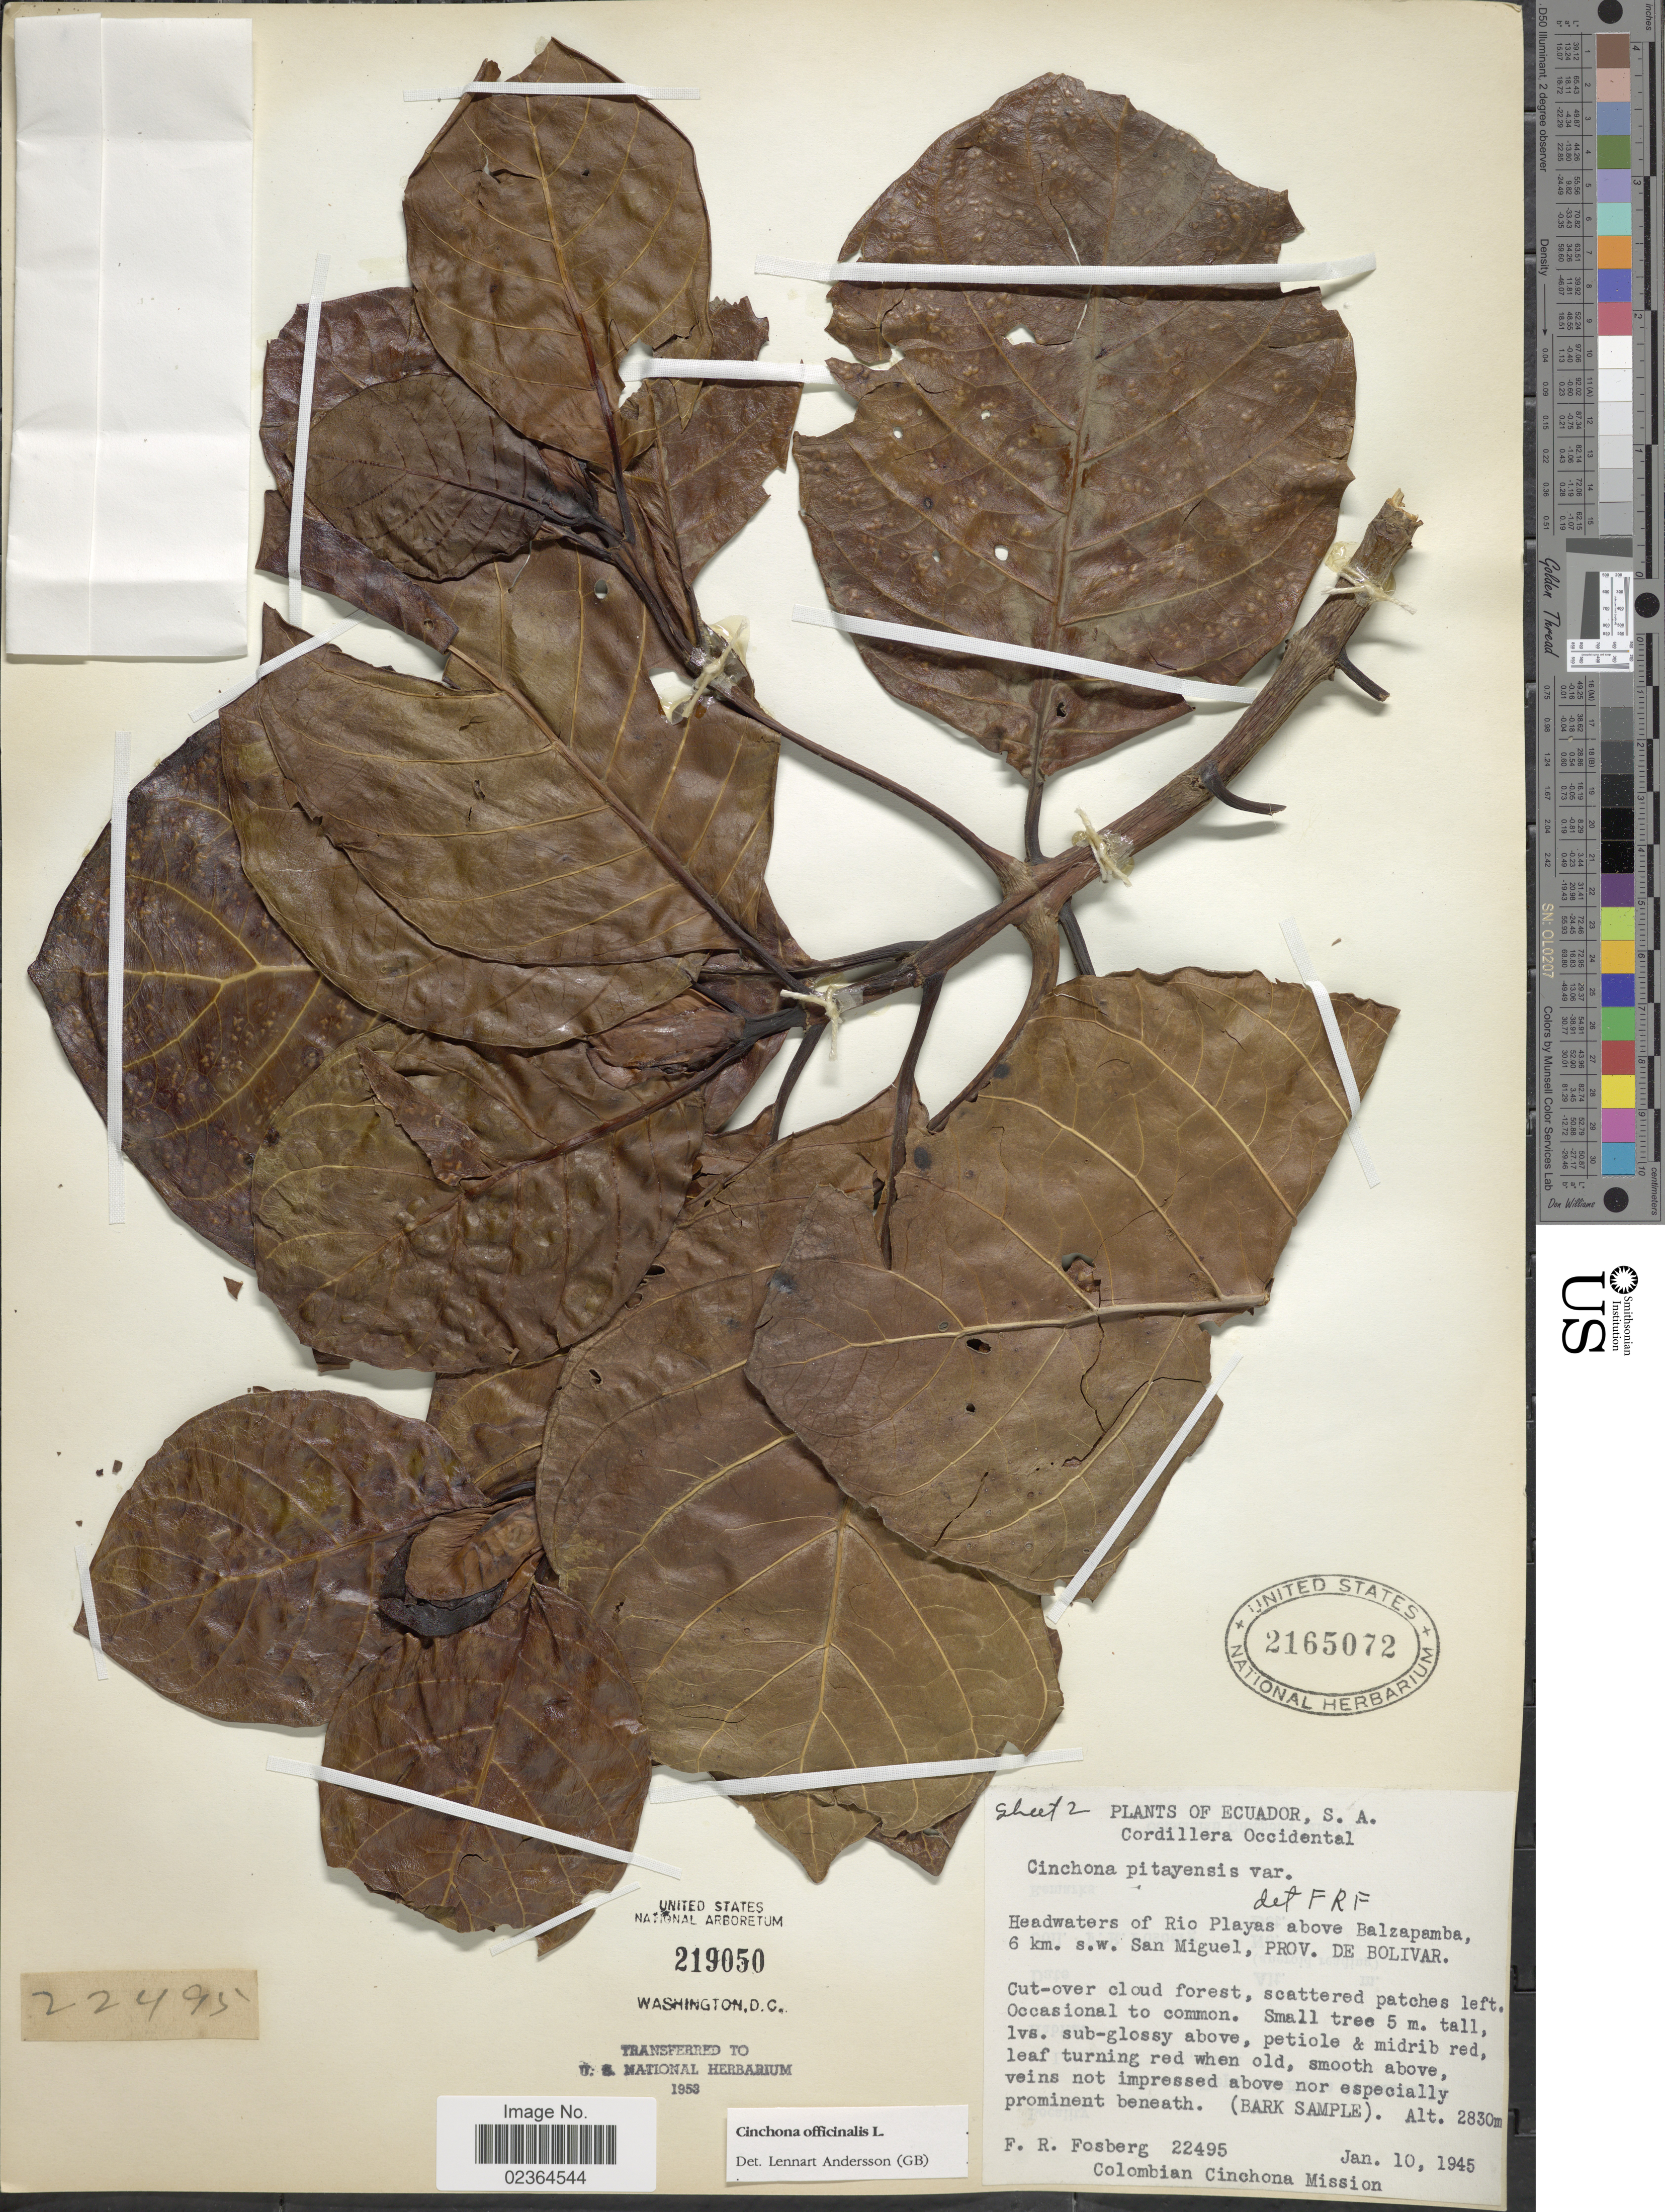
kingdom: Plantae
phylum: Tracheophyta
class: Magnoliopsida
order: Gentianales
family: Rubiaceae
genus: Cinchona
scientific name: Cinchona officinalis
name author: L.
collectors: F. R. Fosberg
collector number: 22495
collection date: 1945-01-10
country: Ecuador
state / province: Bolívar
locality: Cordillera Occidental. Headwaters of Rio Playas above Balzapamba, 6 km. s.w. San Miguel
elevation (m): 2830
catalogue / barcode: US 2165072